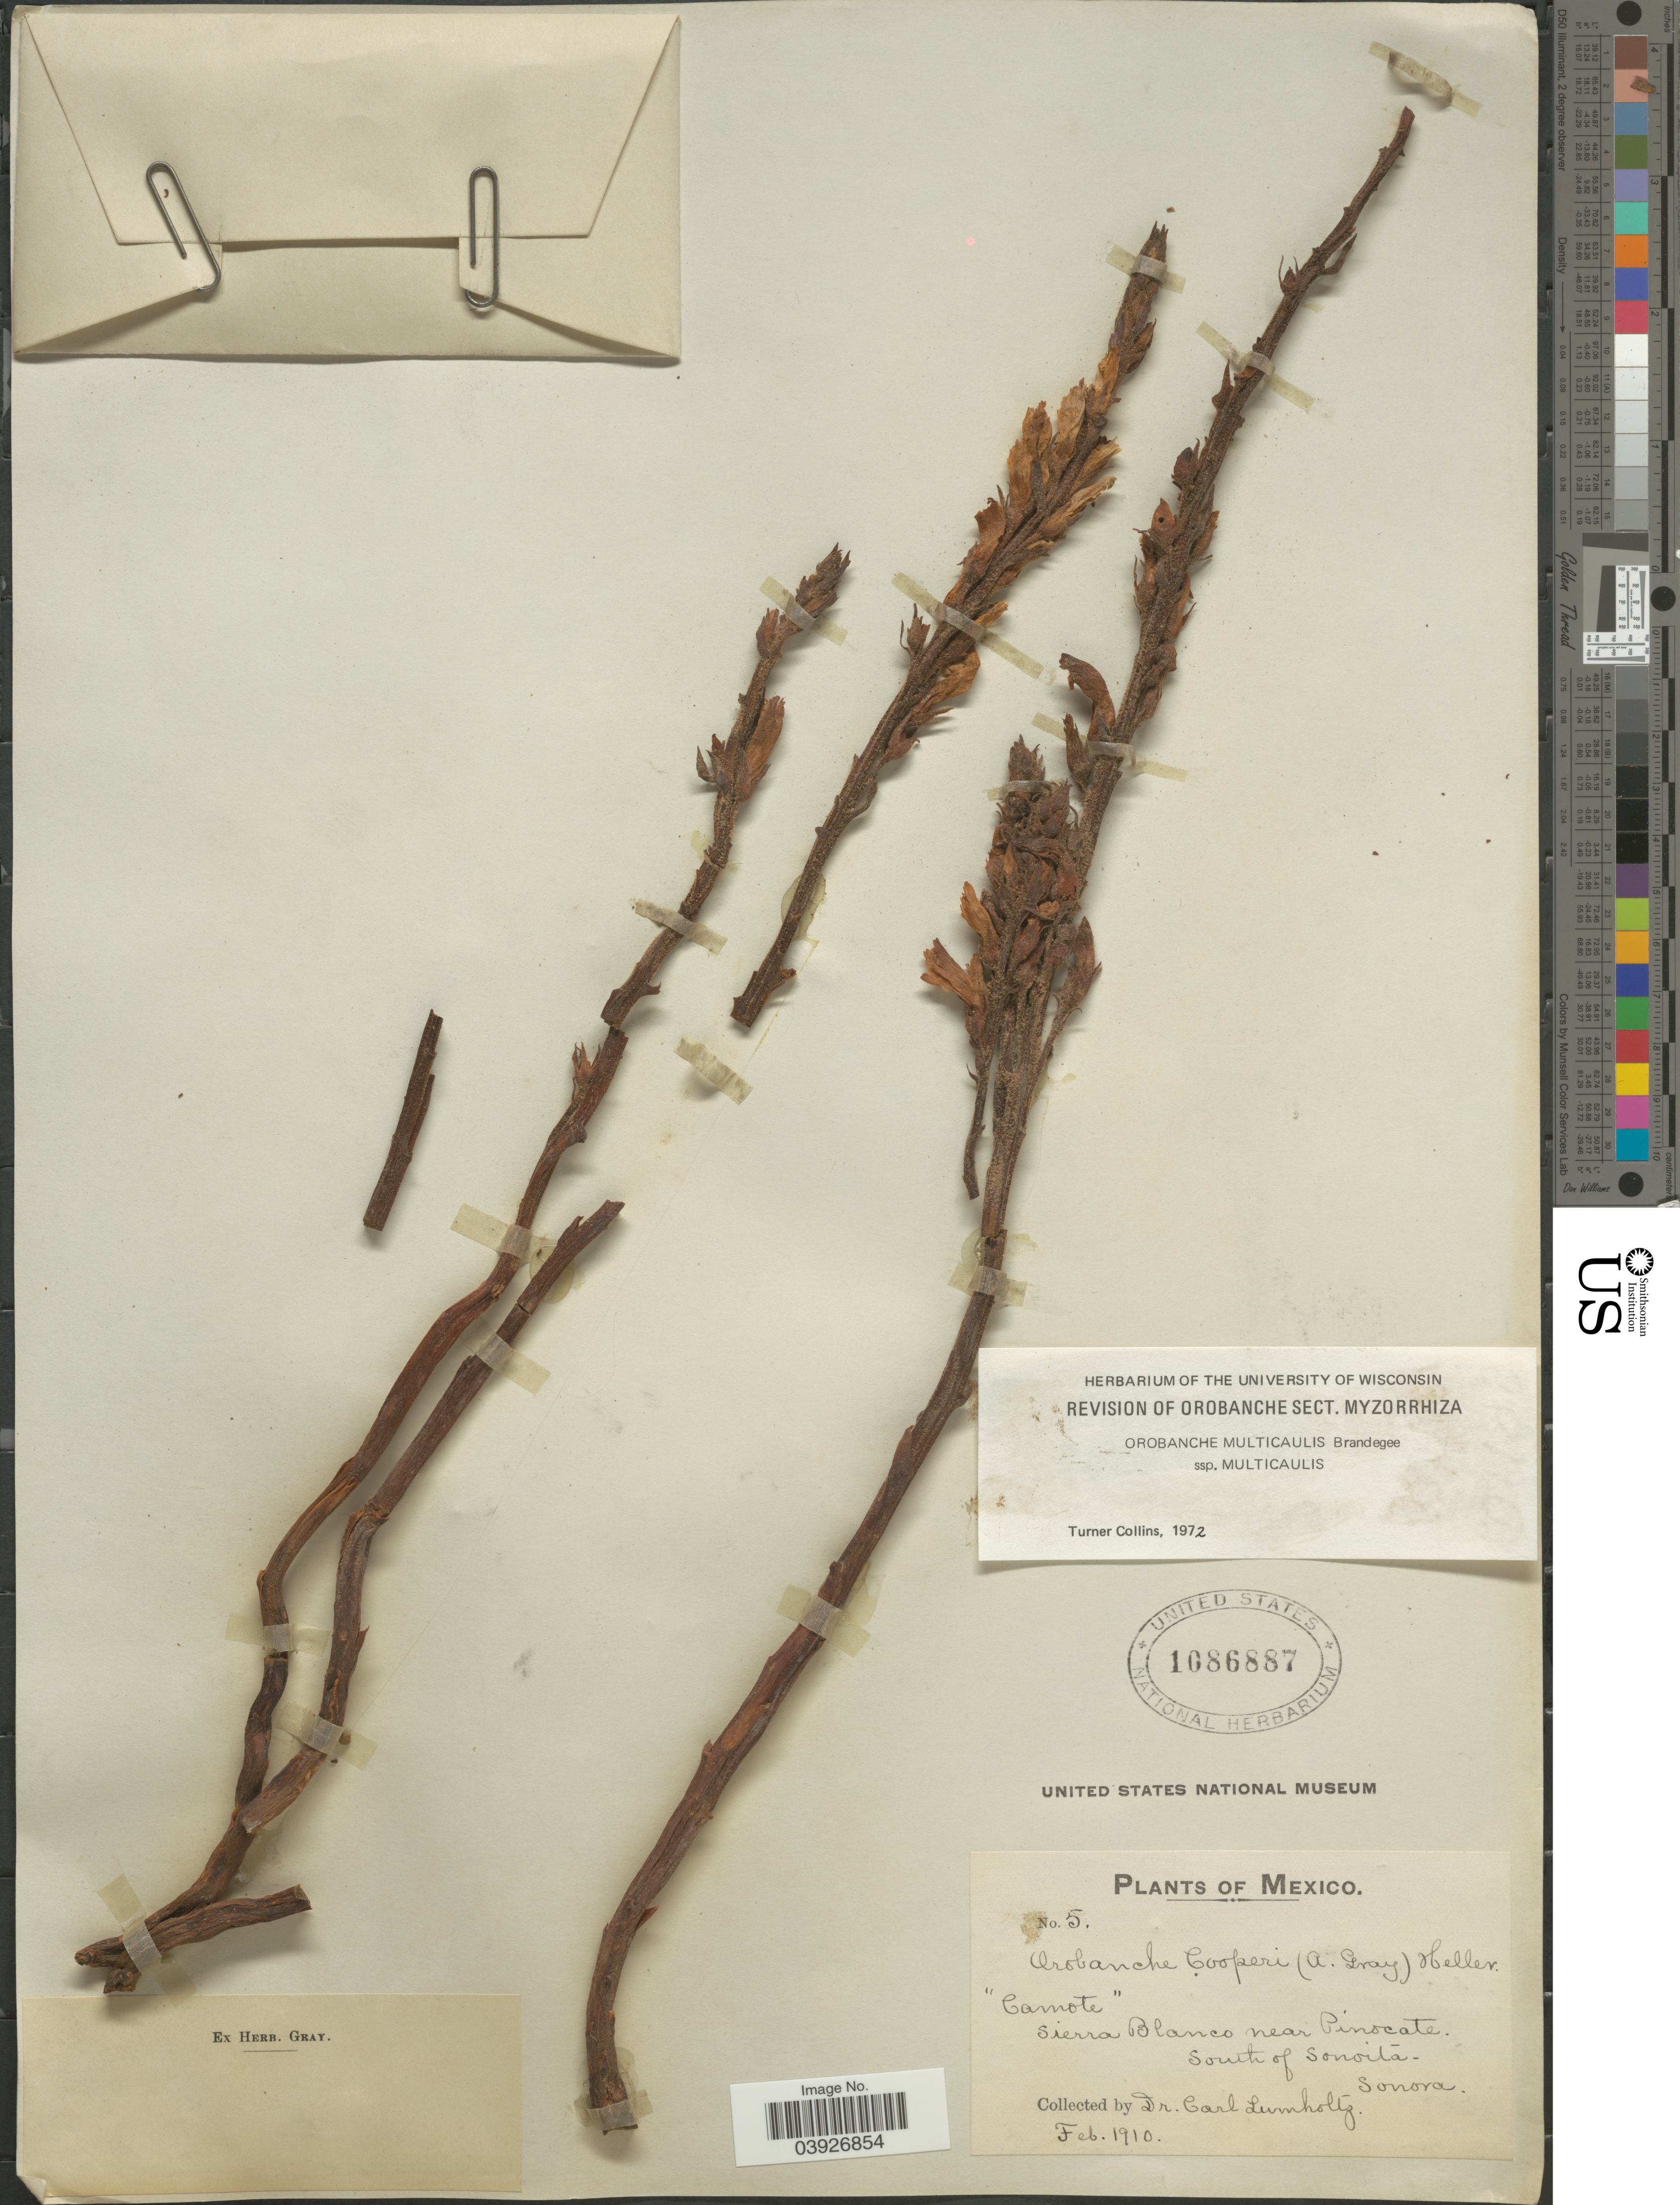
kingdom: Plantae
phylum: Tracheophyta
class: Magnoliopsida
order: Lamiales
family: Orobanchaceae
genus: Orobanche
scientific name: Orobanche multicaulis subsp. multicaulis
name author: Brandegee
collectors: C. Lumholtz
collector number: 5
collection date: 1910-02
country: Mexico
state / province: Sonora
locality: Sierra Blanco near Pinocate. South of Sonoita.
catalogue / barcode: US 1086887